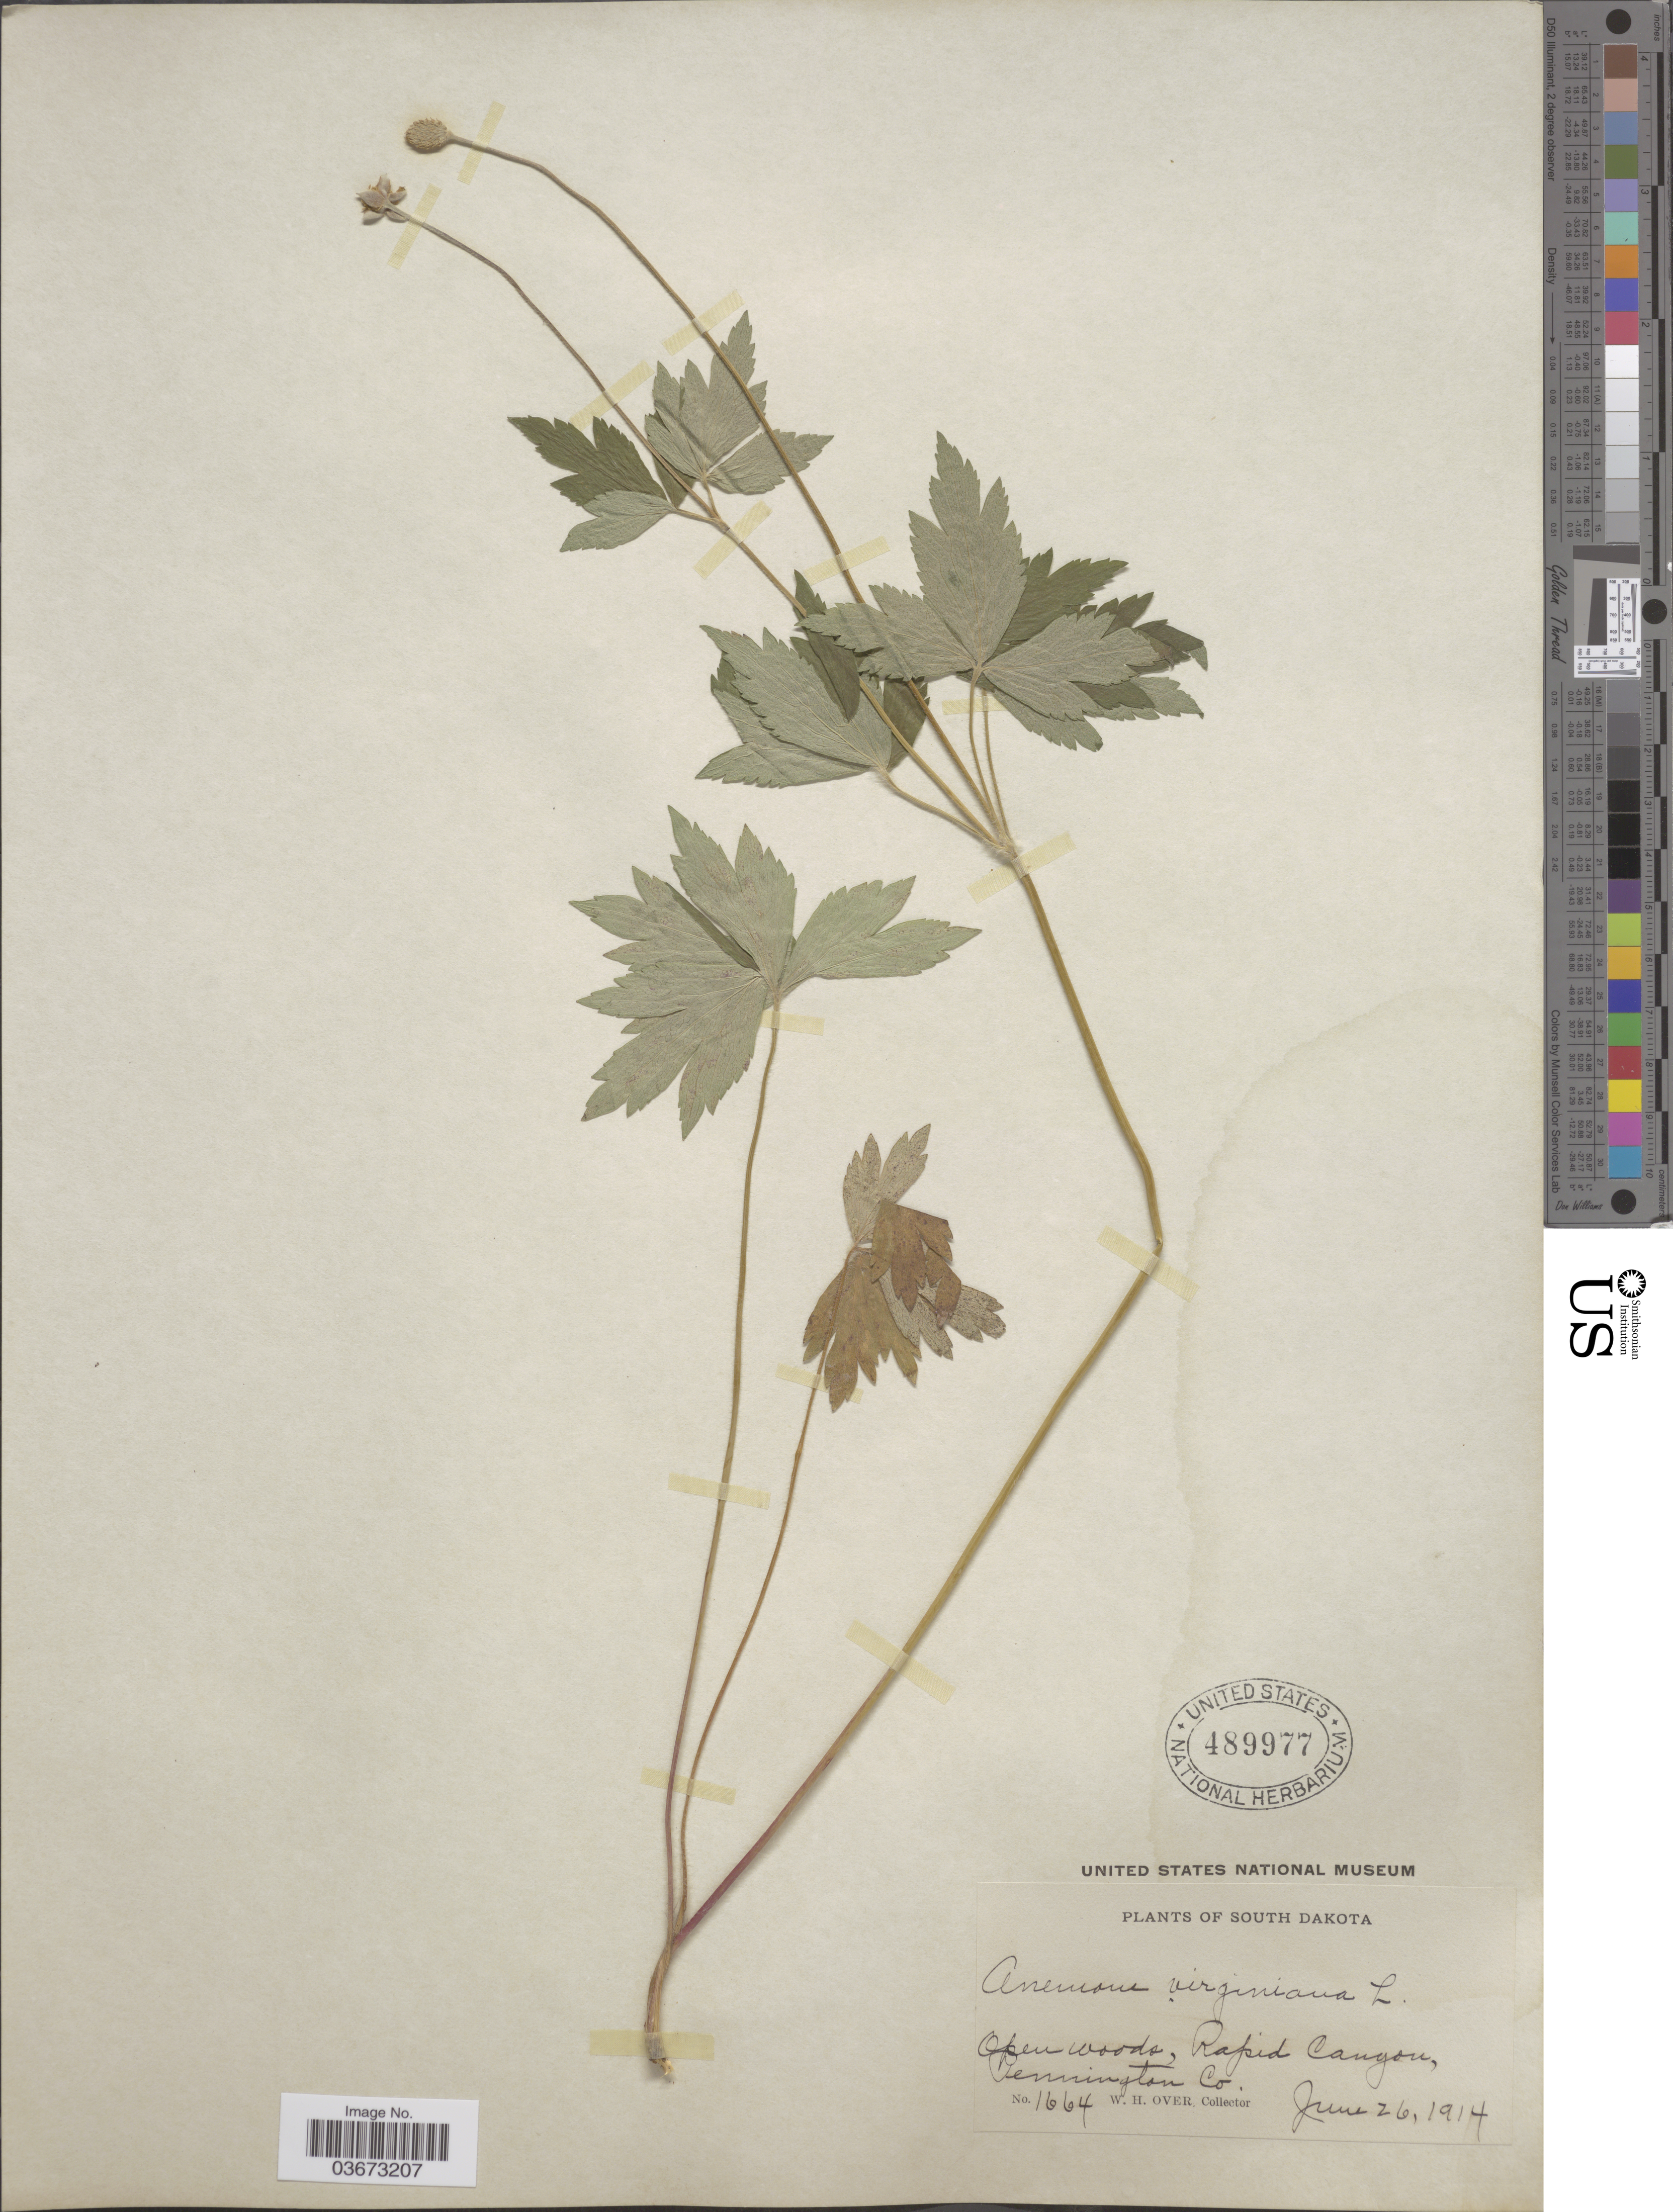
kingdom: Plantae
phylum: Tracheophyta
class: Magnoliopsida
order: Ranunculales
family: Ranunculaceae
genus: Anemone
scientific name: Anemone virginiana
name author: L.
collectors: W. Over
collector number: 1664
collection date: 1914-06-26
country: United States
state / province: South Dakota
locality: Rapid Canyon, Pennington Co.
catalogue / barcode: US 489977